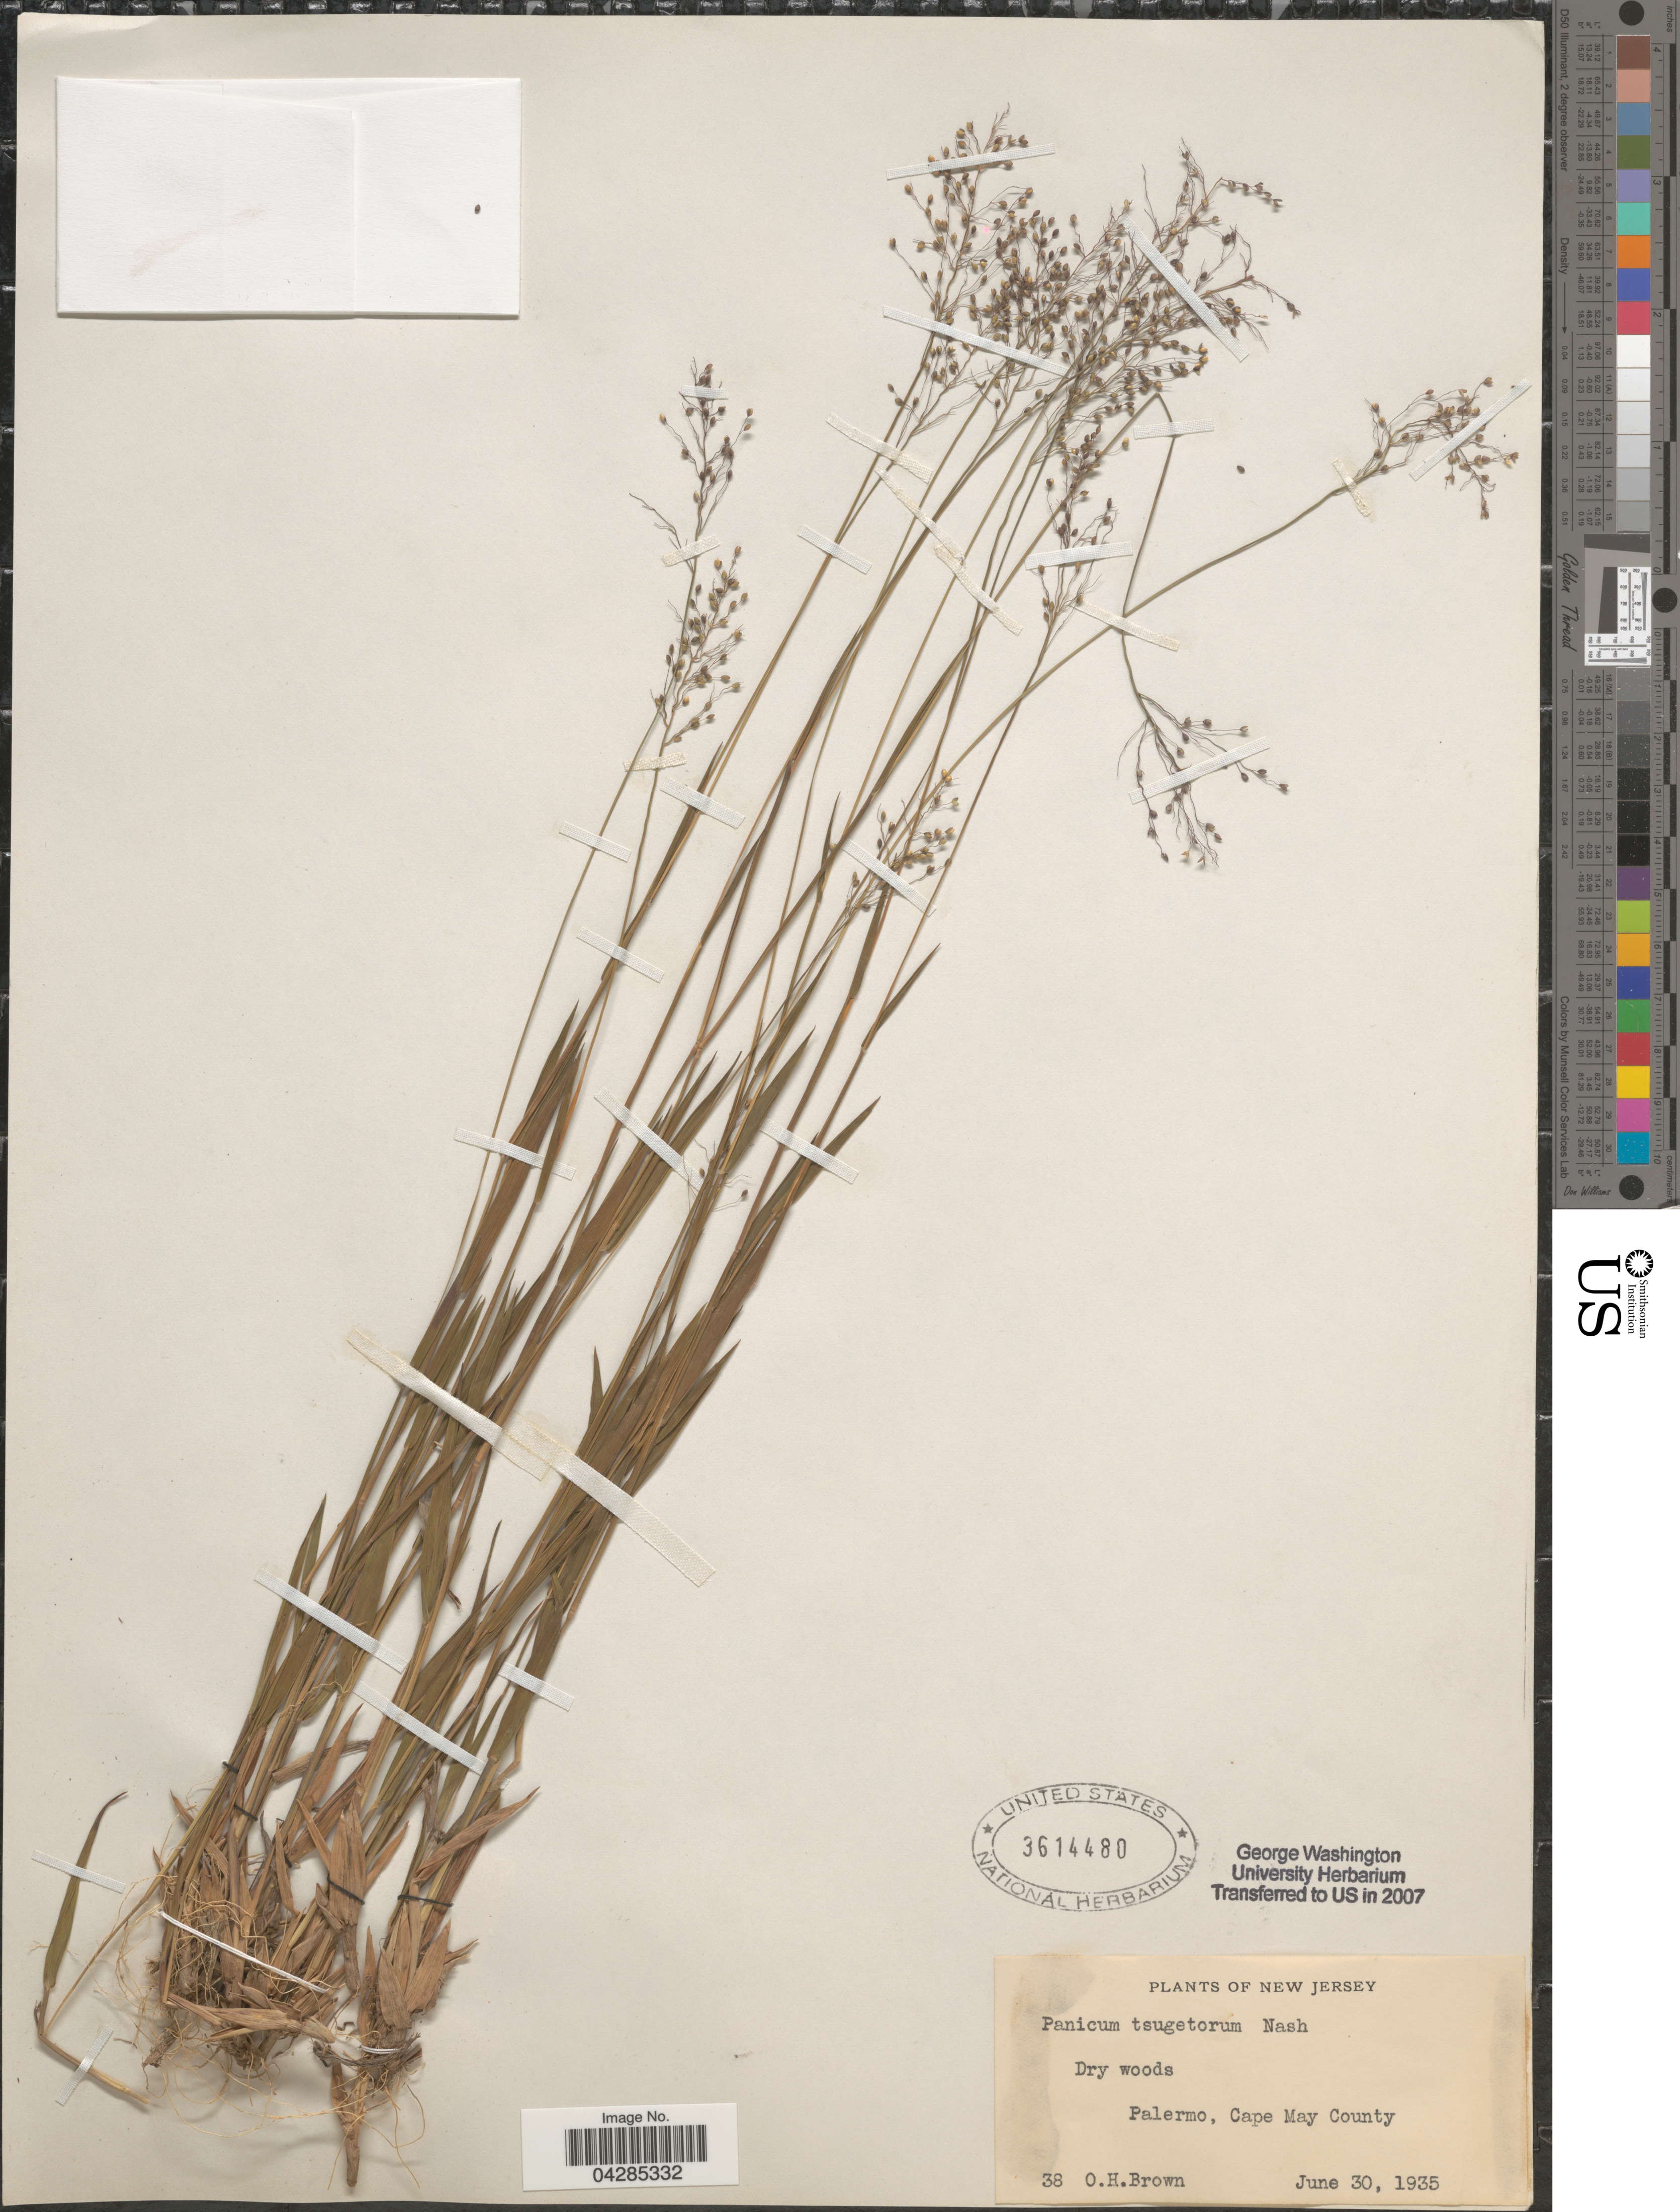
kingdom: Plantae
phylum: Tracheophyta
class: Liliopsida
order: Poales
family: Poaceae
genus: Dichanthelium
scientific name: Dichanthelium portoricense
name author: (Desv. ex Ham.) B.F. Hansen & Wunderlin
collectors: O. Brown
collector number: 38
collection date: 1935-06-30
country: United States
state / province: New Jersey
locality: Dry woods. Palermo, Cape May County.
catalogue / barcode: US 3614480